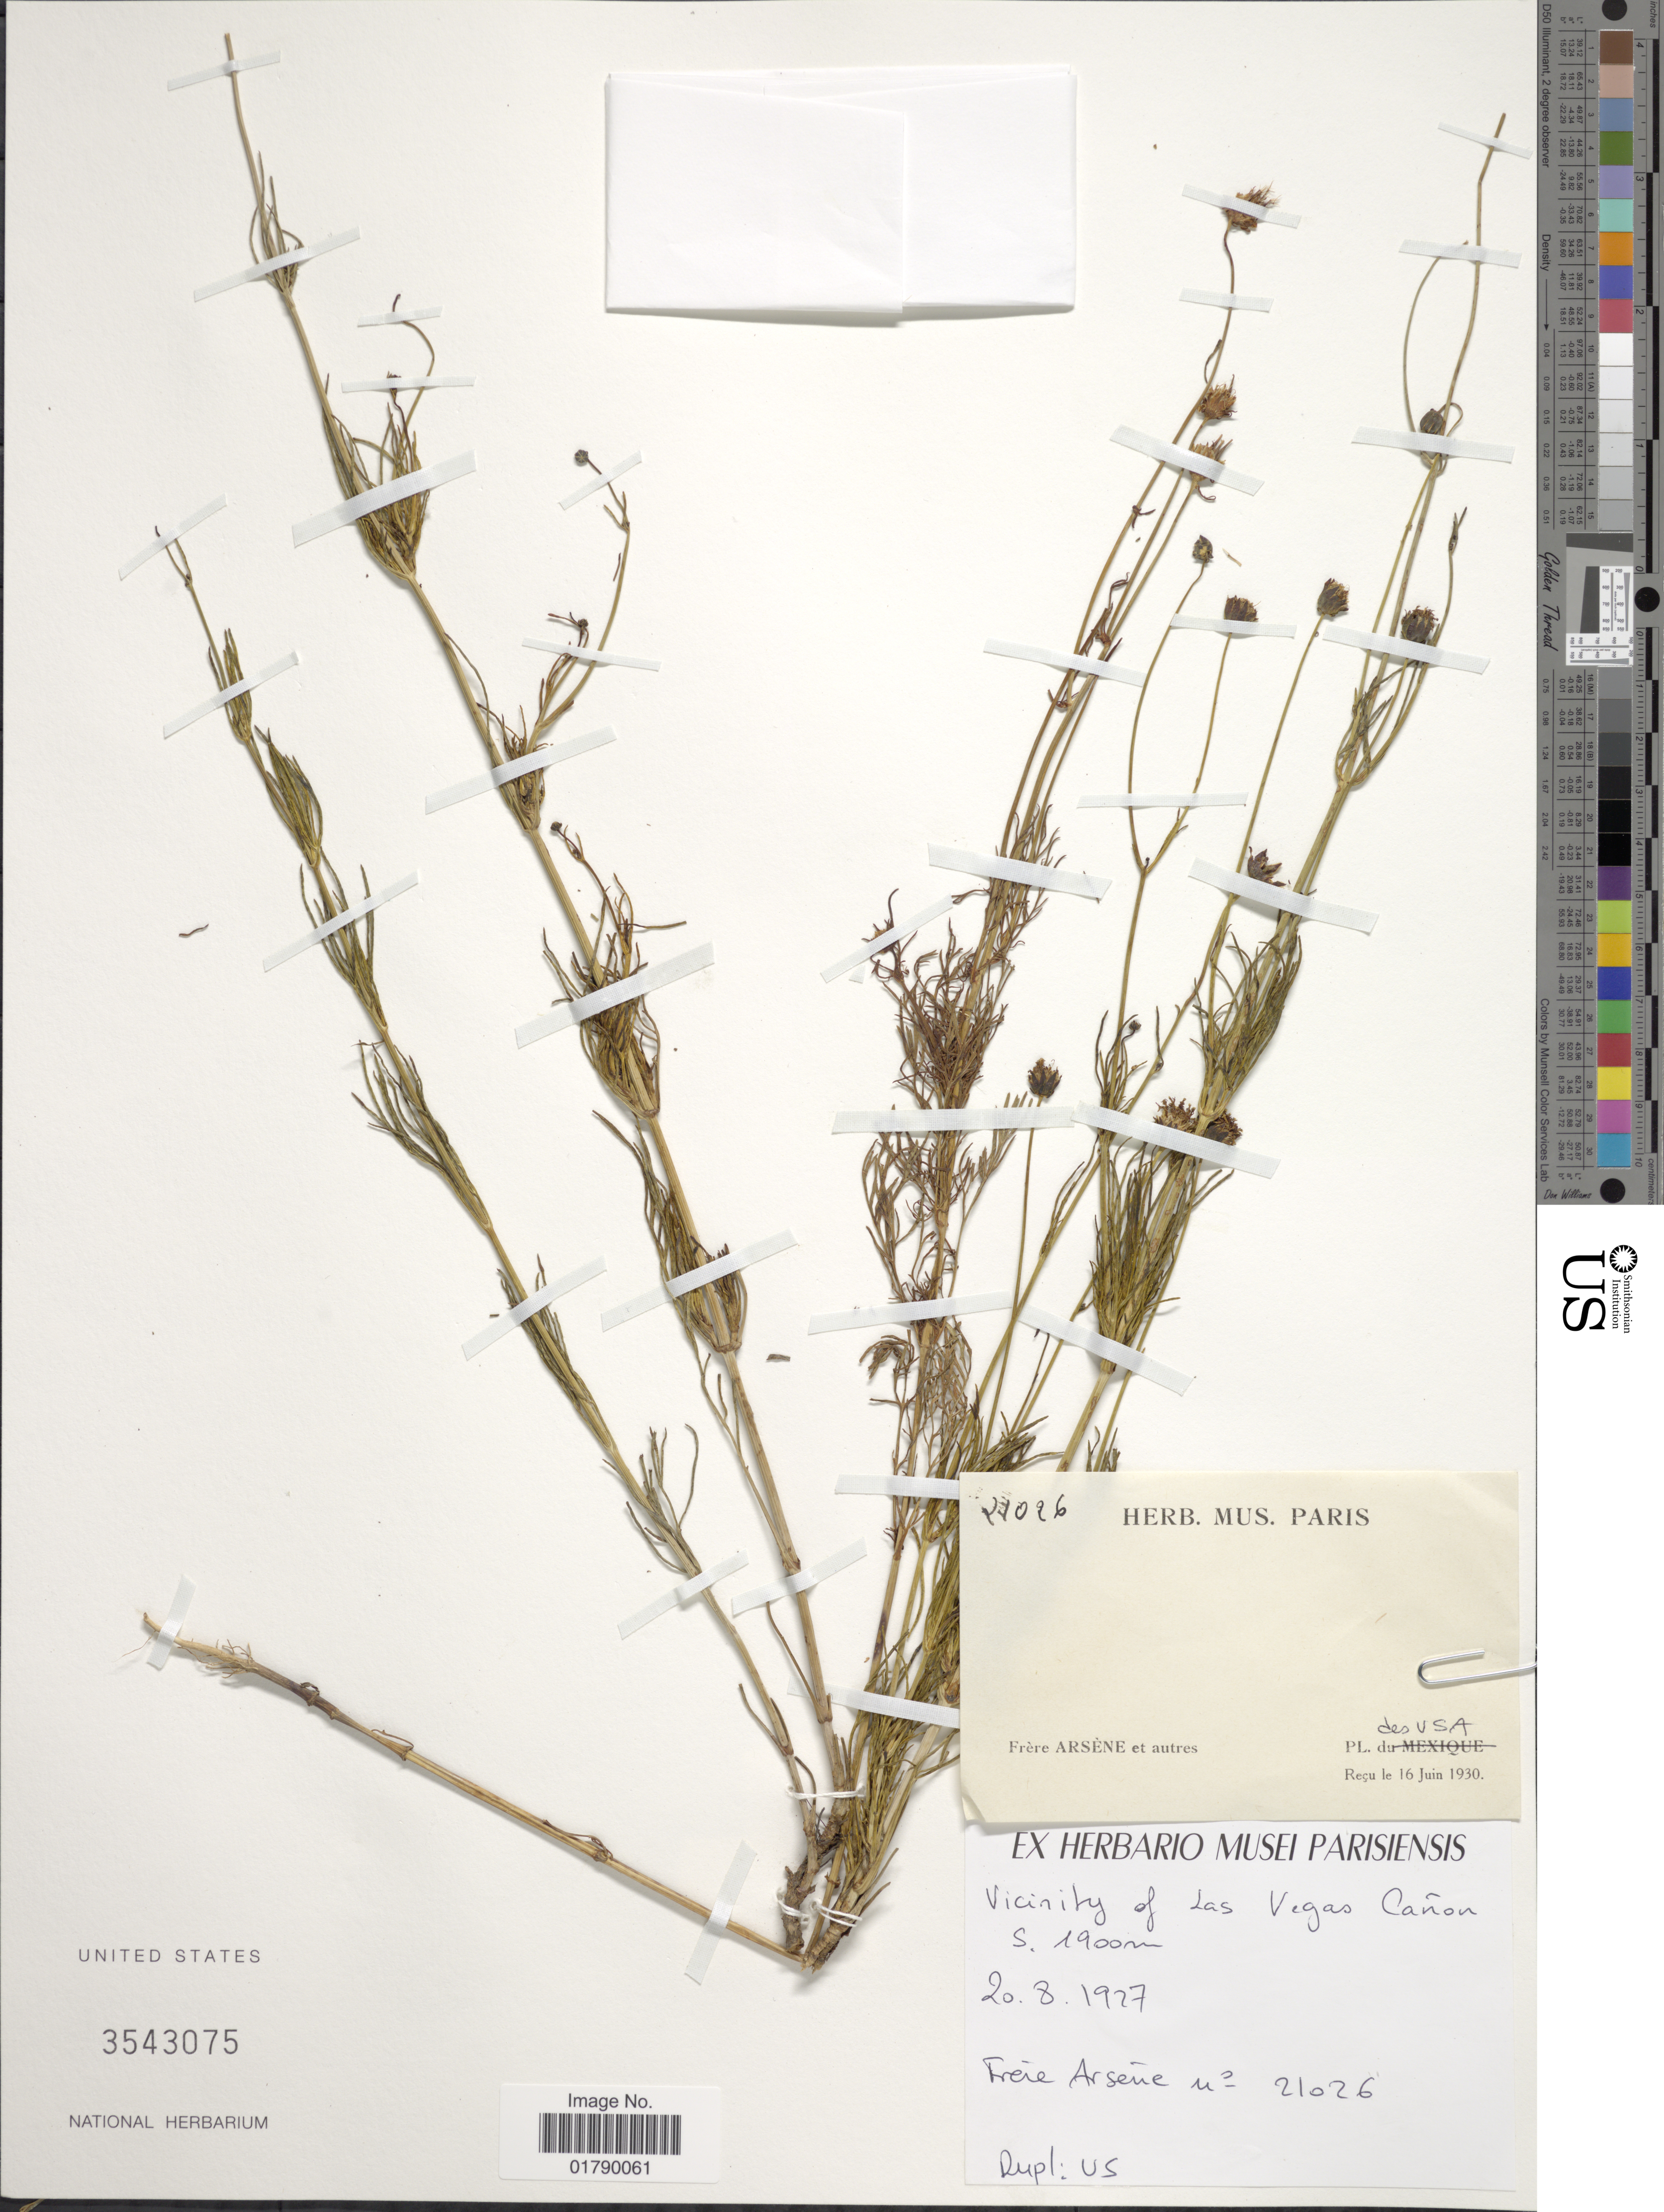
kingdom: Plantae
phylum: Tracheophyta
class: Magnoliopsida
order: Asterales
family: Asteraceae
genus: Cosmos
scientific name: Cosmos parviflorus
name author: (Jacq.) Pers.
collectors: Bro. G. Arsène & et al.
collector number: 21026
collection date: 1927-08-20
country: United States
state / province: New Mexico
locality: Vicinity of Las Vegas Canyon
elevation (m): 1900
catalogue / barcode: US 3543075